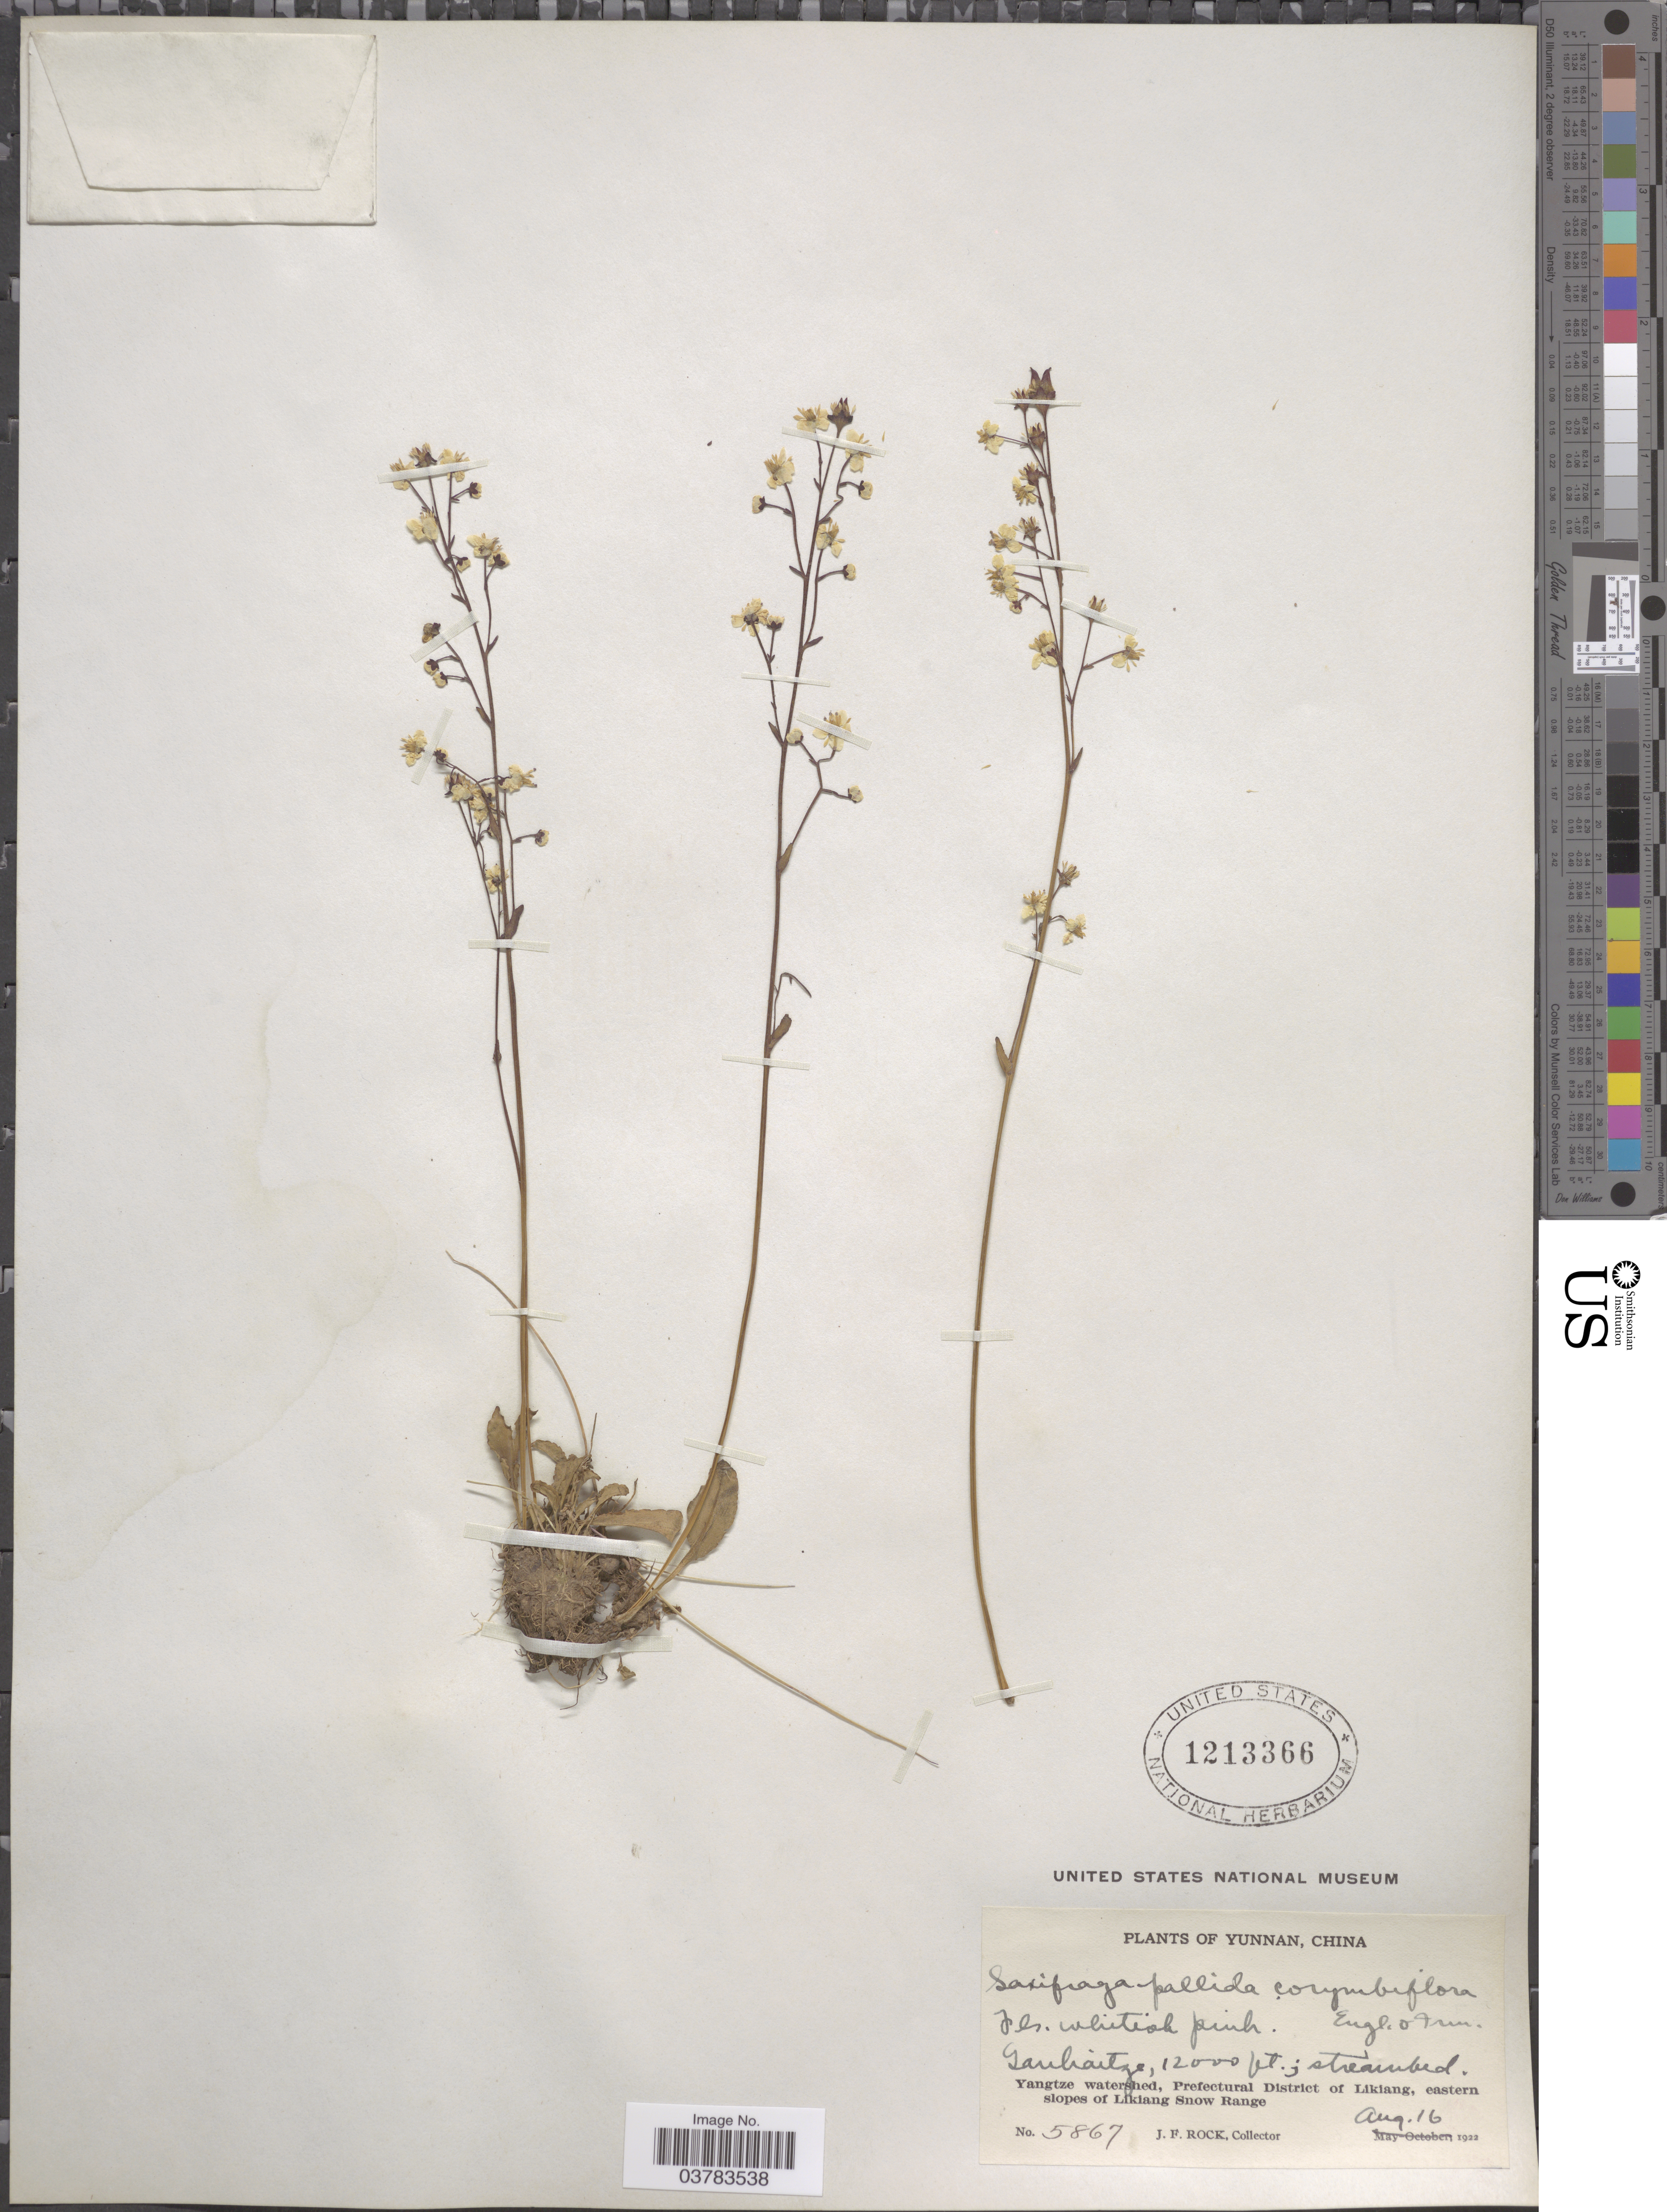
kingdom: Plantae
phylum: Tracheophyta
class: Magnoliopsida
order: Saxifragales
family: Saxifragaceae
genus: Micranthes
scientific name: Micranthes pallida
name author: (Wall. ex Ser.) Losinsk.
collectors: J. Rock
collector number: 5867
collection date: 1922-08-16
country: China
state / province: Yunnan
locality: Ganhaitze. Yangtze watershed, Prefectural District of Likiang, eastern slopes of Likiang Snow Range.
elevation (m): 3658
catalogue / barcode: US 1213366